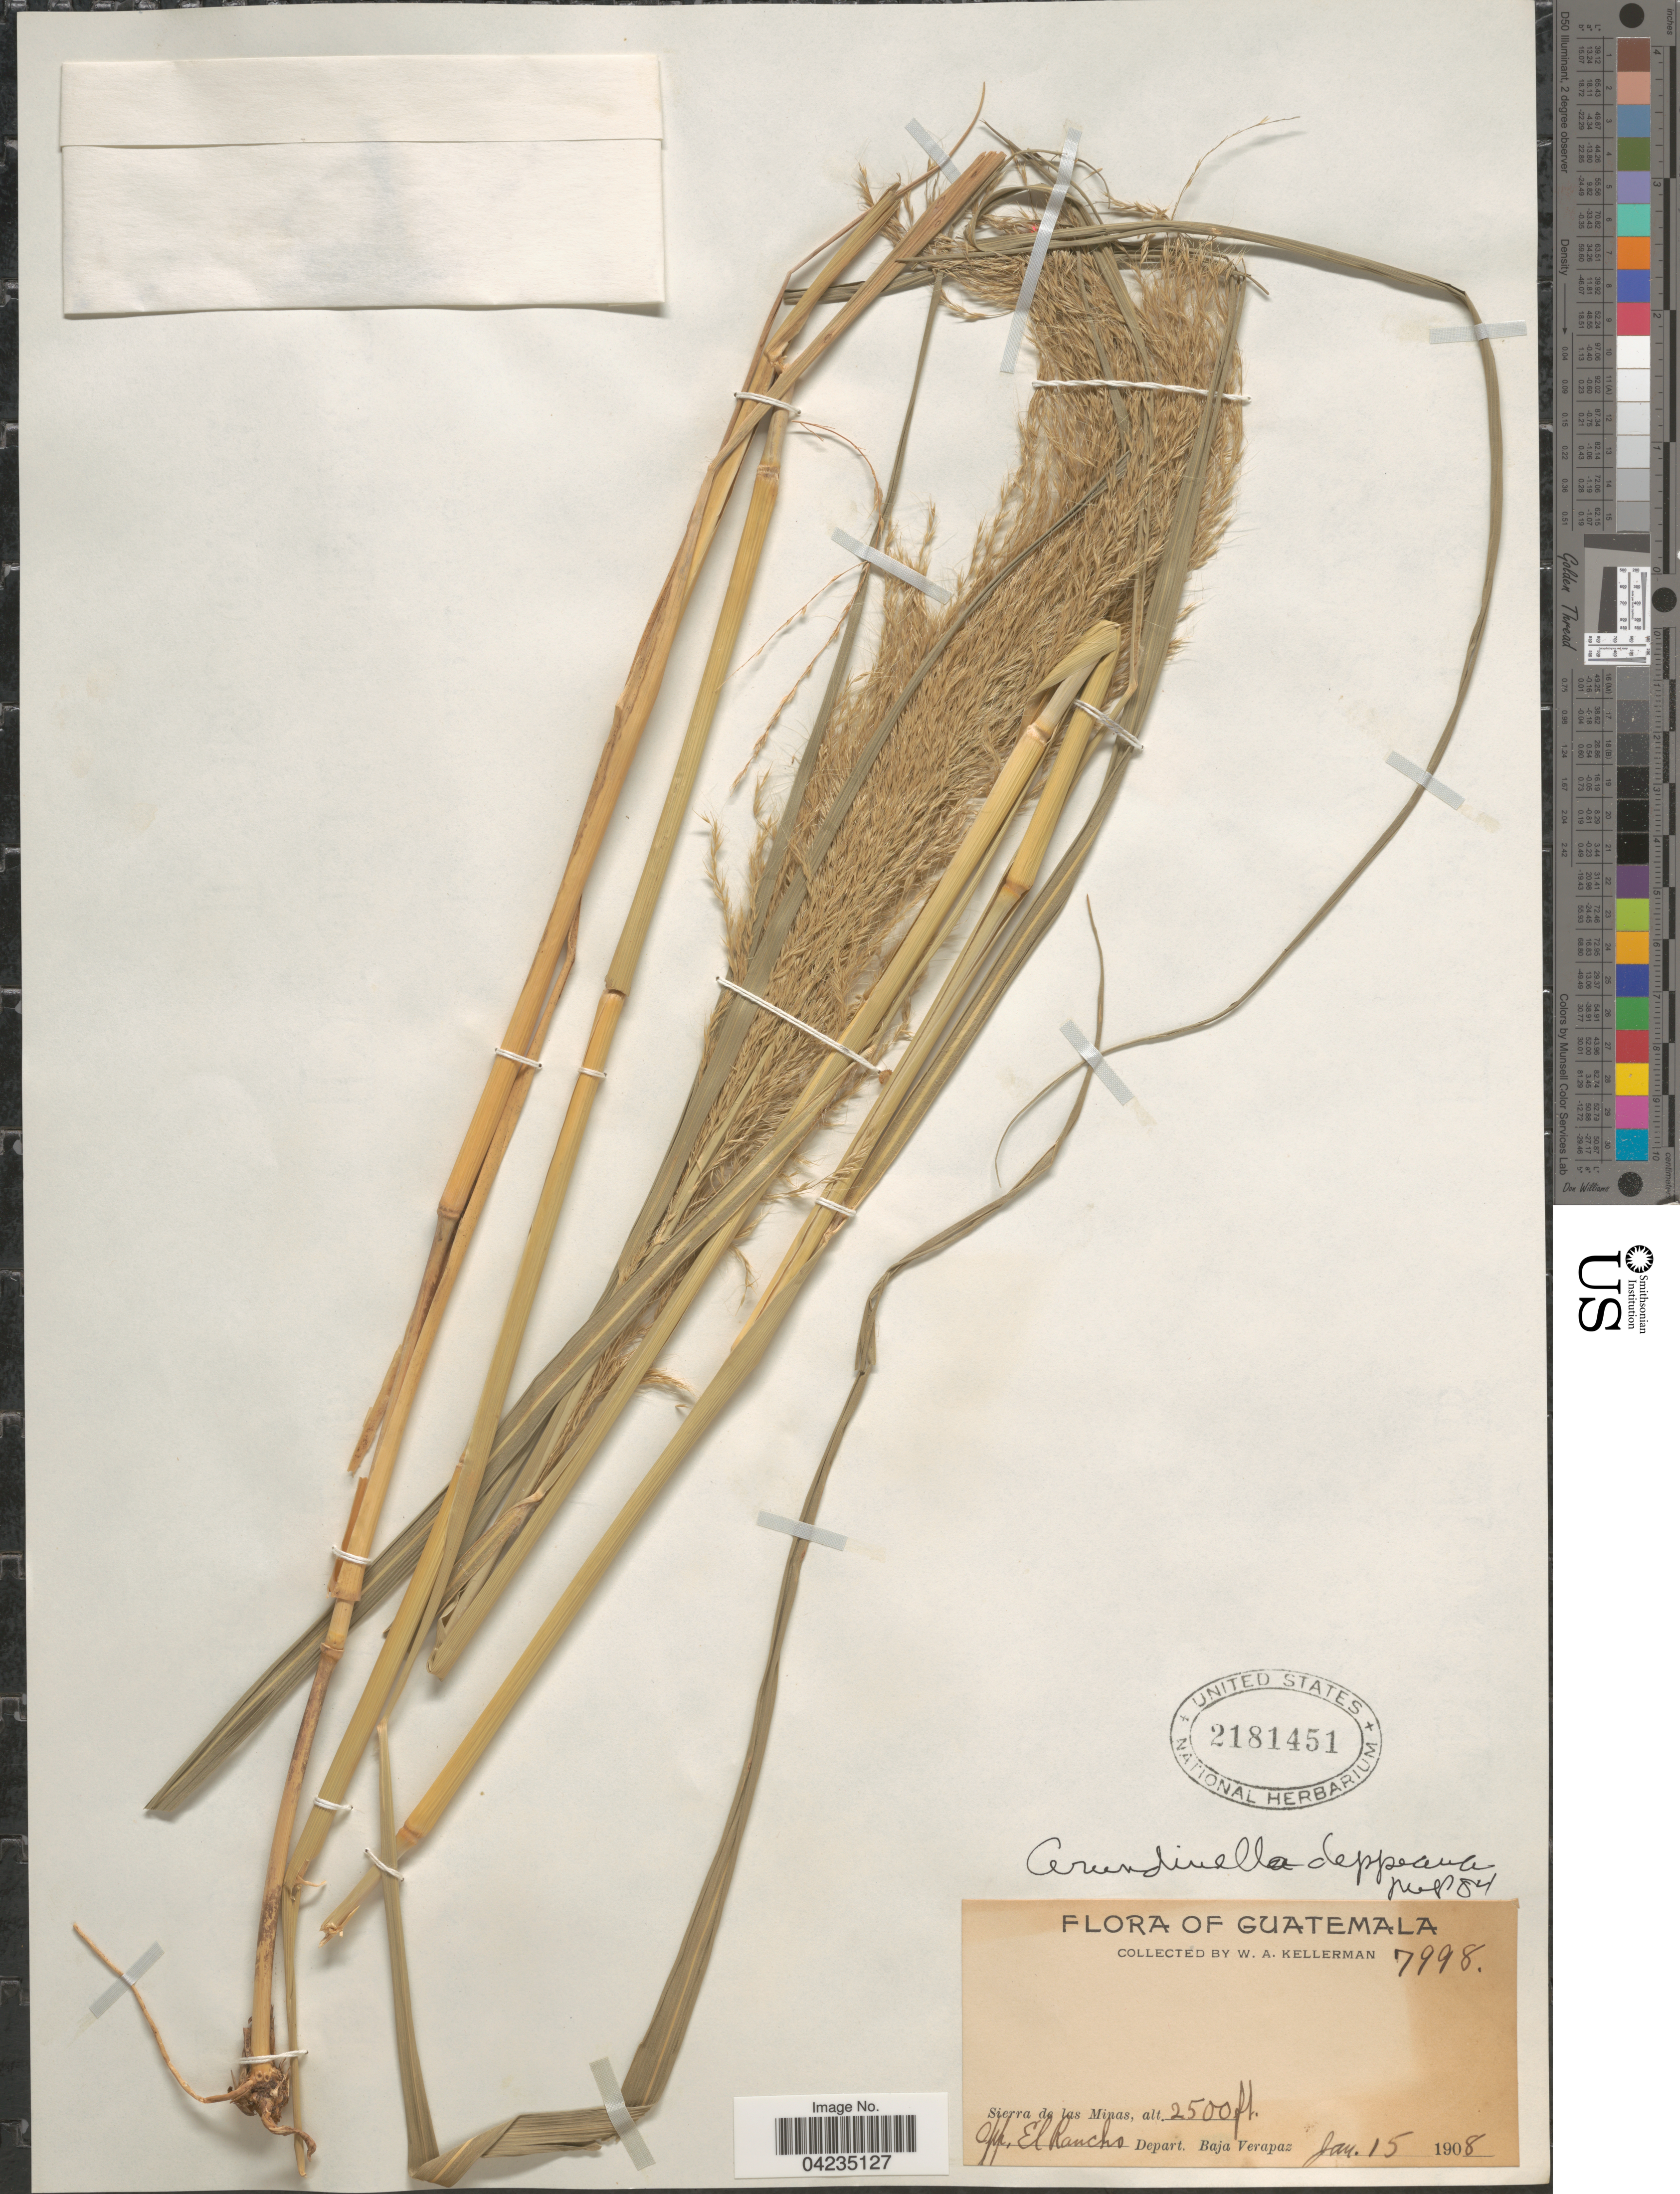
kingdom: Plantae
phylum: Tracheophyta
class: Liliopsida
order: Poales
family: Poaceae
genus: Arundinella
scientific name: Arundinella deppeana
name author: Nees ex Steud.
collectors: W. Kellerman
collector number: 7998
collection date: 1908-01-15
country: Guatemala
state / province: Baja Verapaz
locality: Sierra de las Minas. Opp. El Rancho. Depart. Baja Verapaz.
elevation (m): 762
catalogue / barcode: US 2181451